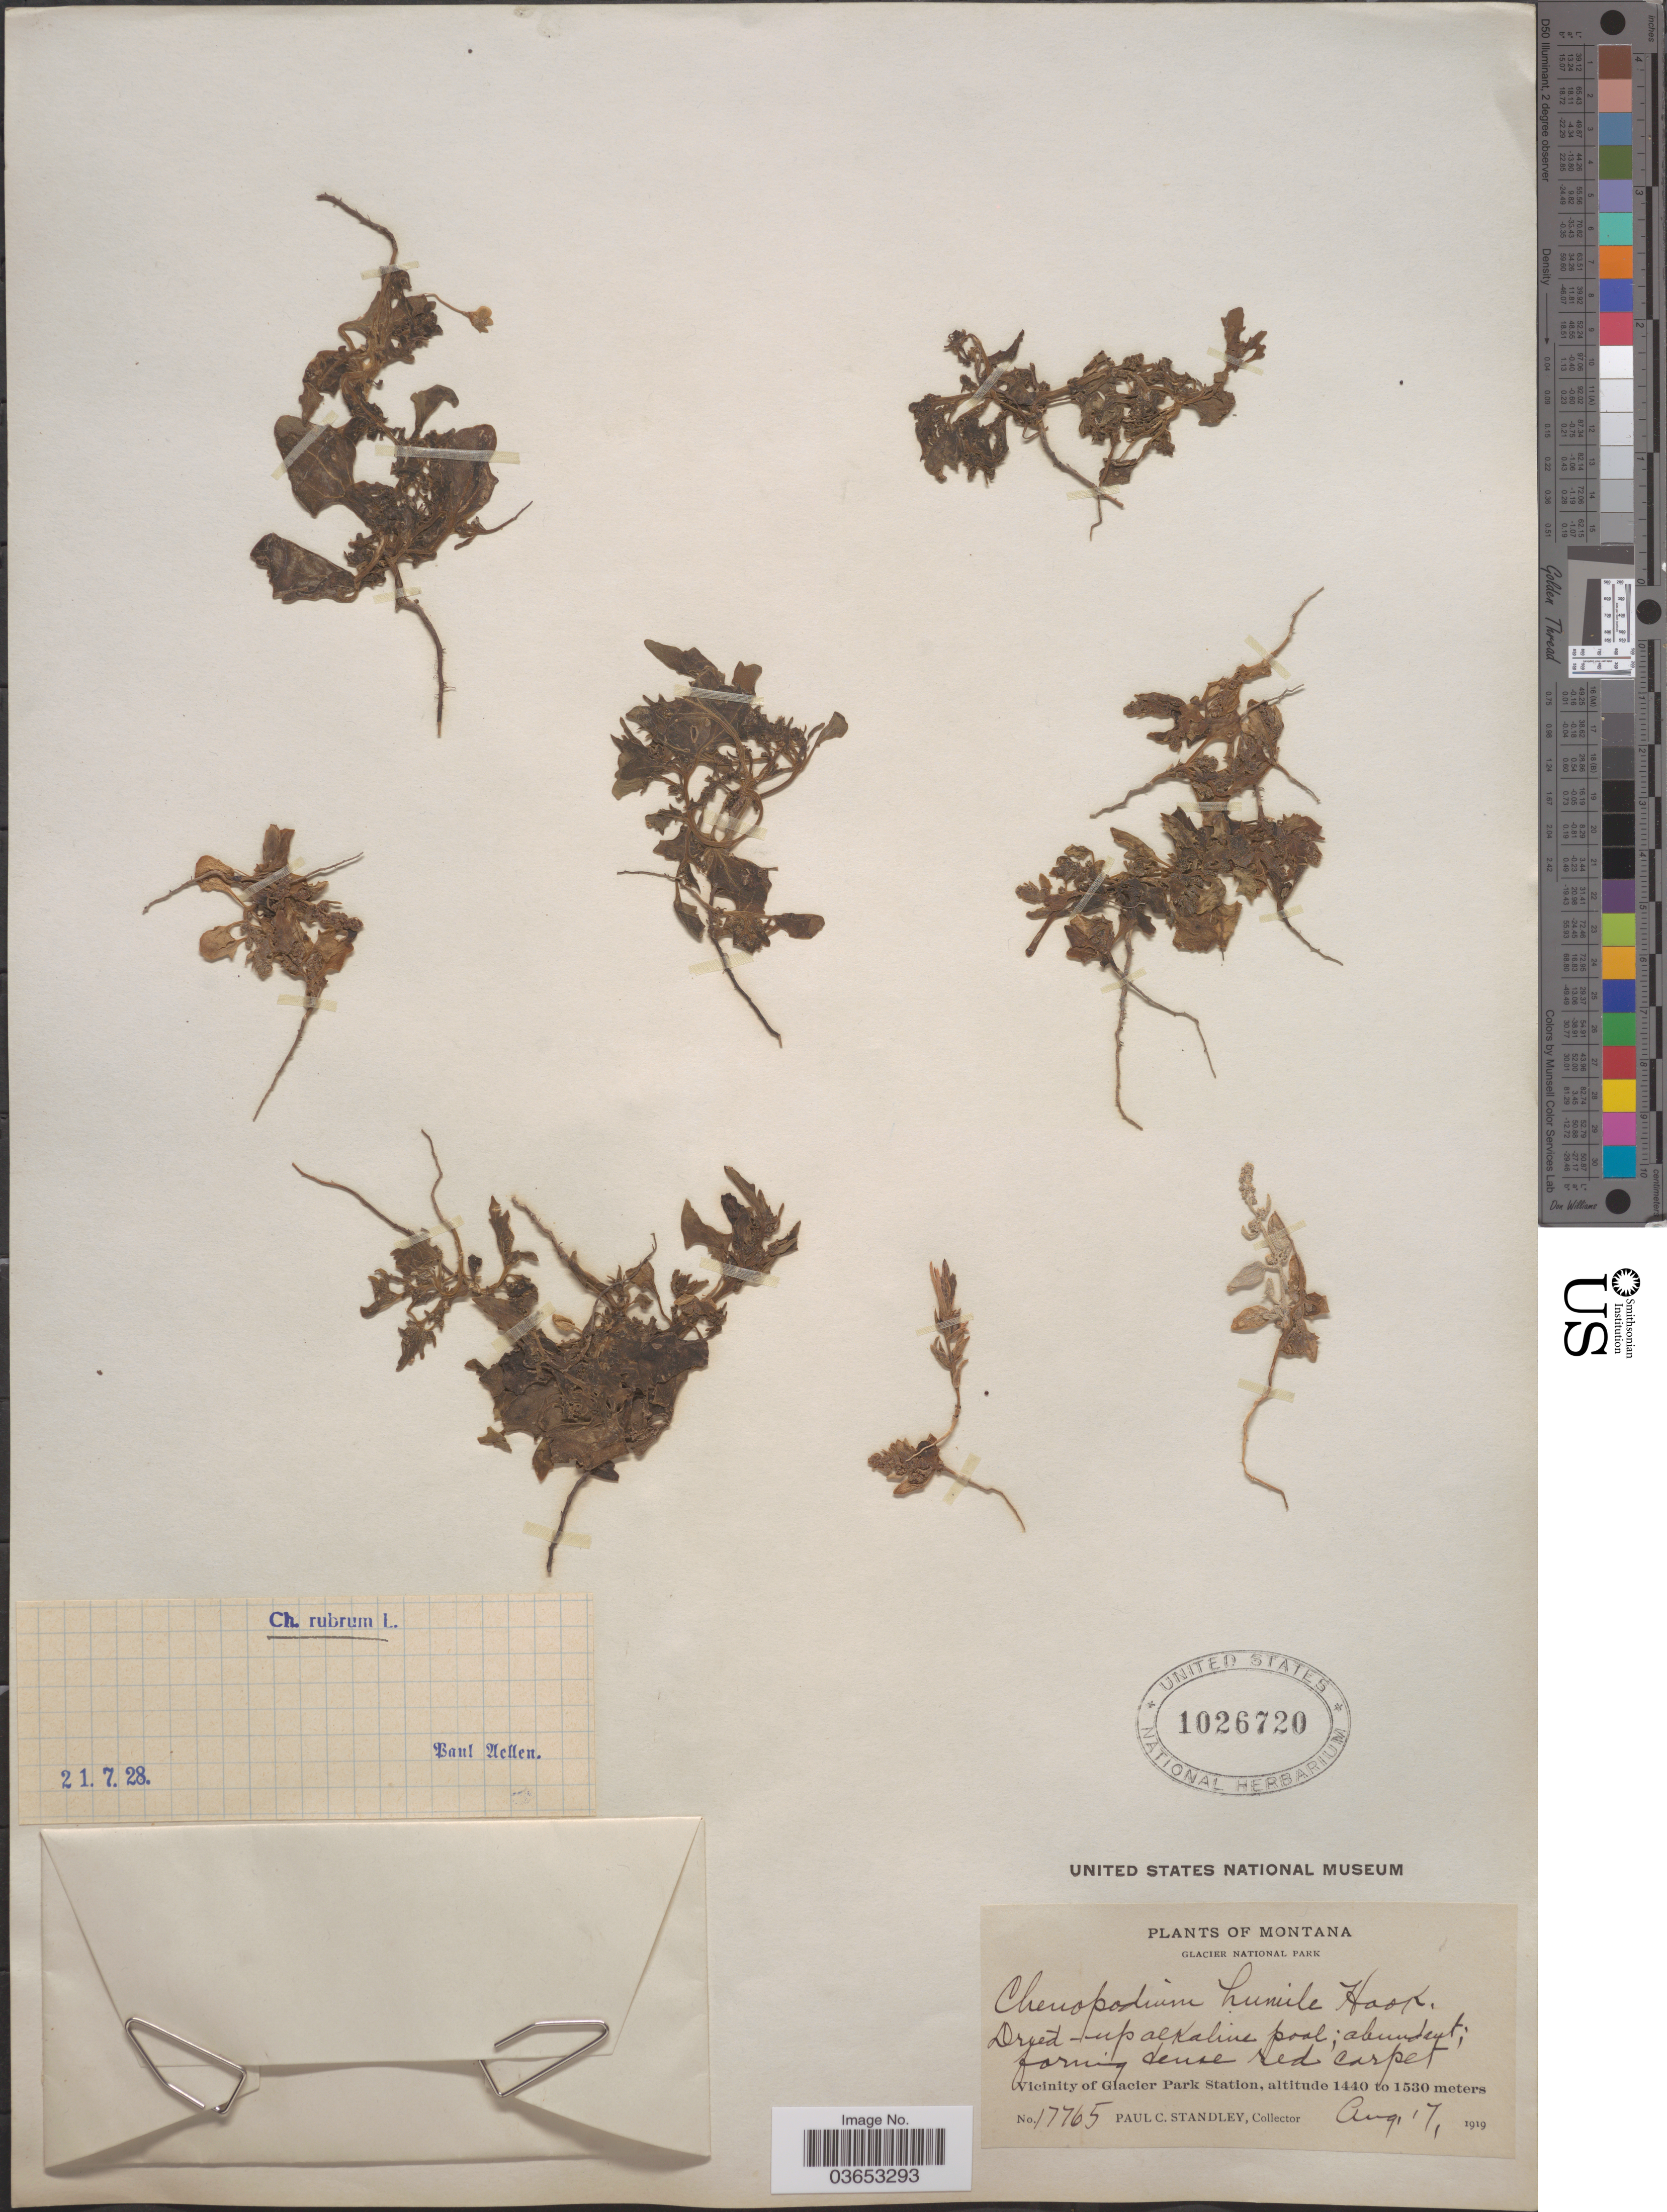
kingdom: Plantae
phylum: Tracheophyta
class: Magnoliopsida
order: Caryophyllales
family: Amaranthaceae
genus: Chenopodium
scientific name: Chenopodium humile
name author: Hook.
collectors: P. C. Standley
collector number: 17765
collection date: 1919-08-17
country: United States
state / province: Montana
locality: Glacier National Park. Vicinity of Glacier Park Station.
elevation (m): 1440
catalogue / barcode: US 1026720